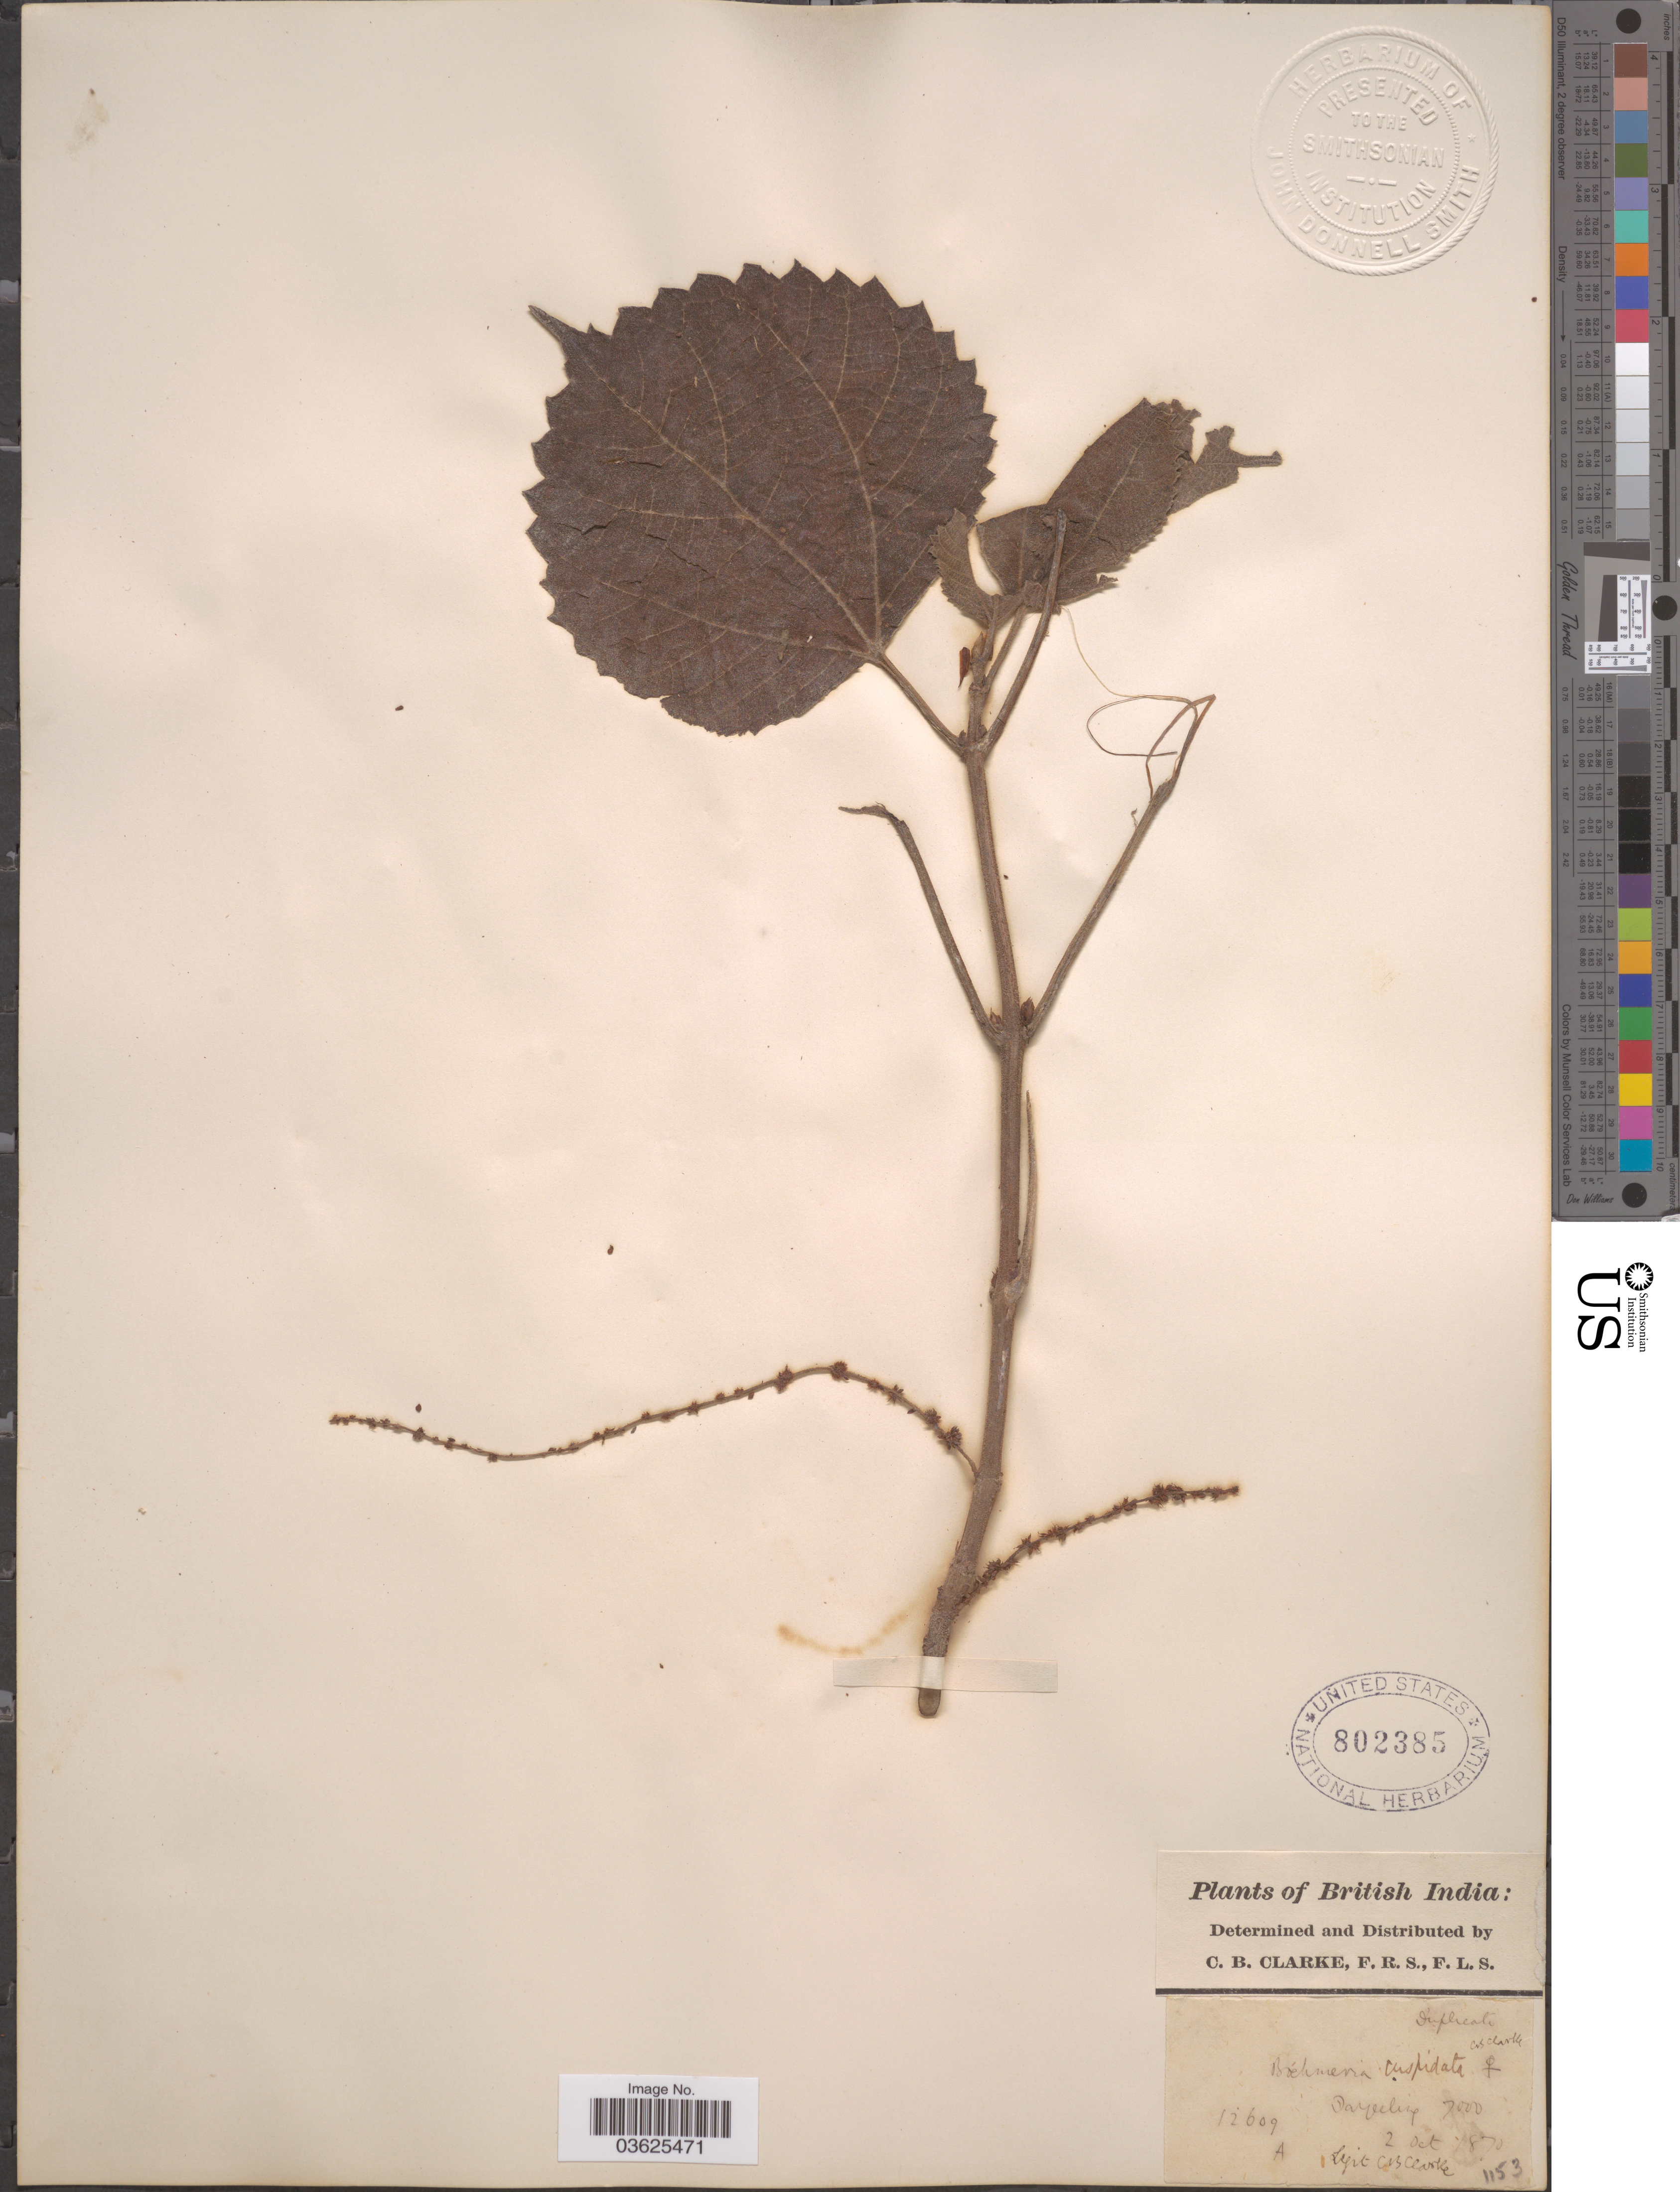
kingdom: Plantae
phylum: Tracheophyta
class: Magnoliopsida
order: Rosales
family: Urticaceae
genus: Boehmeria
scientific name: Boehmeria cuspidata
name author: Wedd.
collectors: B. Clarke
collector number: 12609A/1153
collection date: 1870-10-02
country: India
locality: British India. Darjeeling.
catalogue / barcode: US 802385